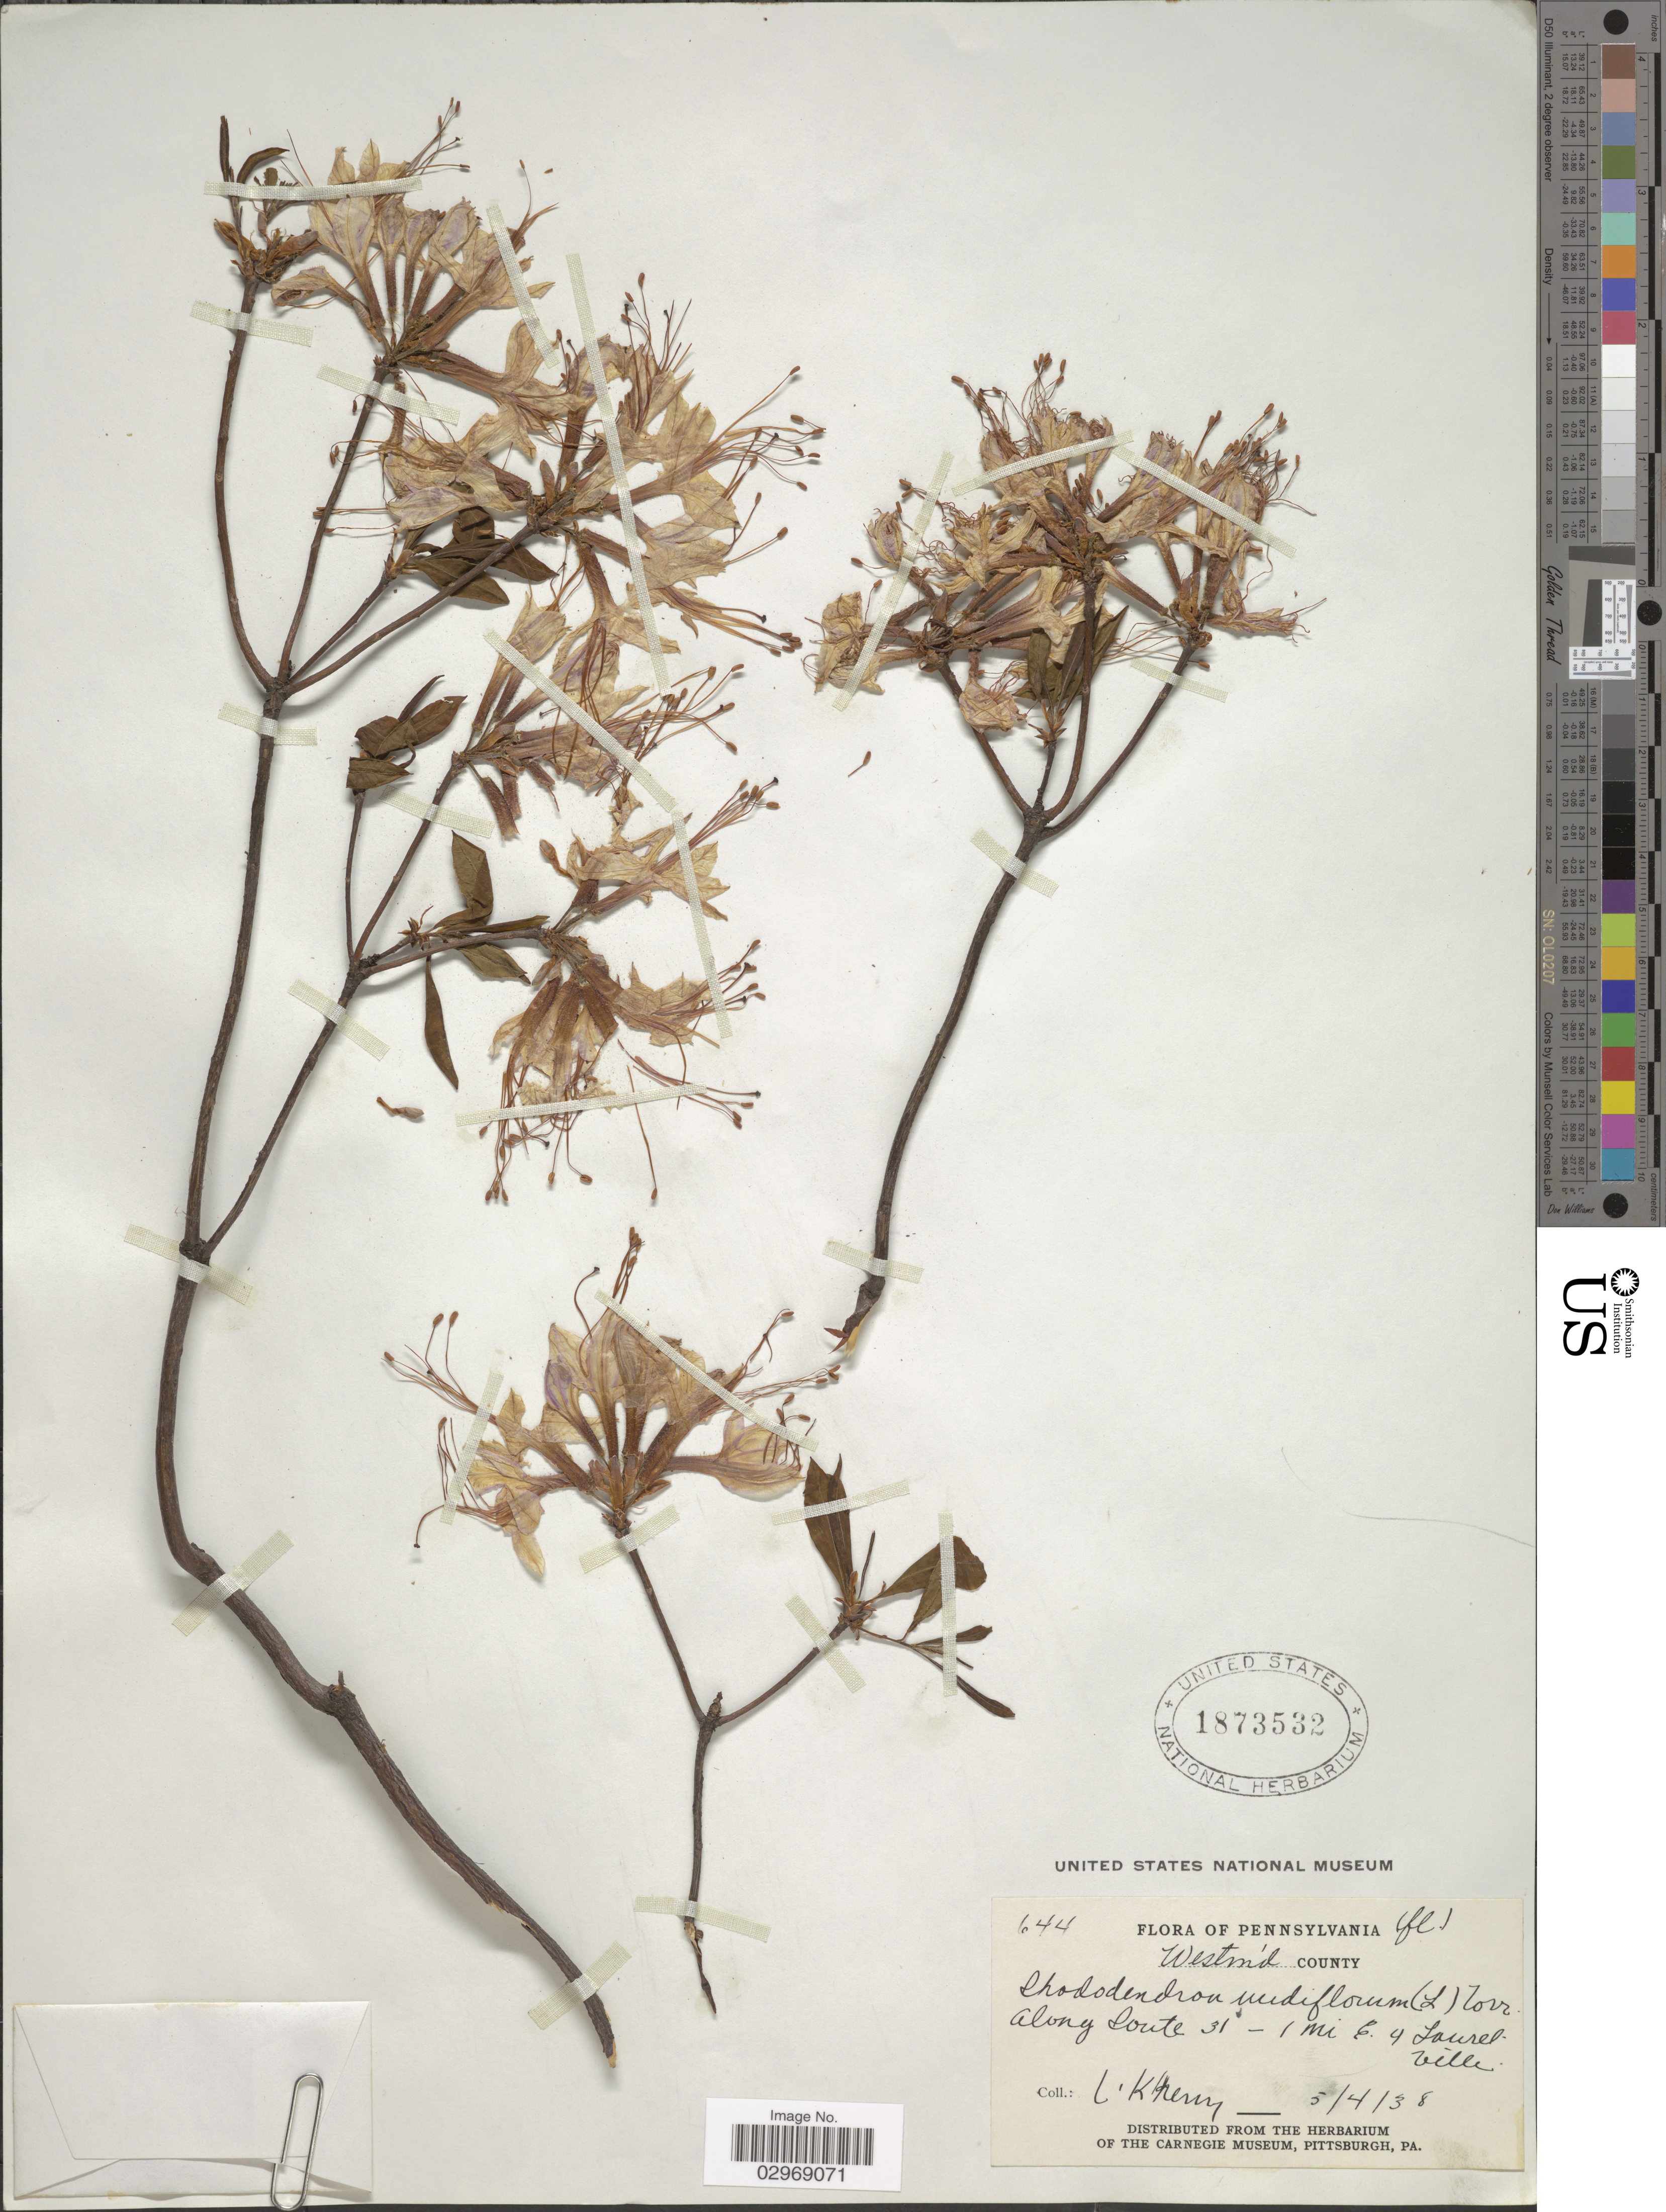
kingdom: Plantae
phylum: Tracheophyta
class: Magnoliopsida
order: Ericales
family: Ericaceae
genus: Rhododendron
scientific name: Rhododendron nudiflorum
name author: Torr.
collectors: L. K. Henry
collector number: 644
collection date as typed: Transcribed d/m/y: 4/5/38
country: United States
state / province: Pennsylvania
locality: Westm'd County. Along Route 31 - 1 mi. E. of Laurelville.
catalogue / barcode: US 1873532